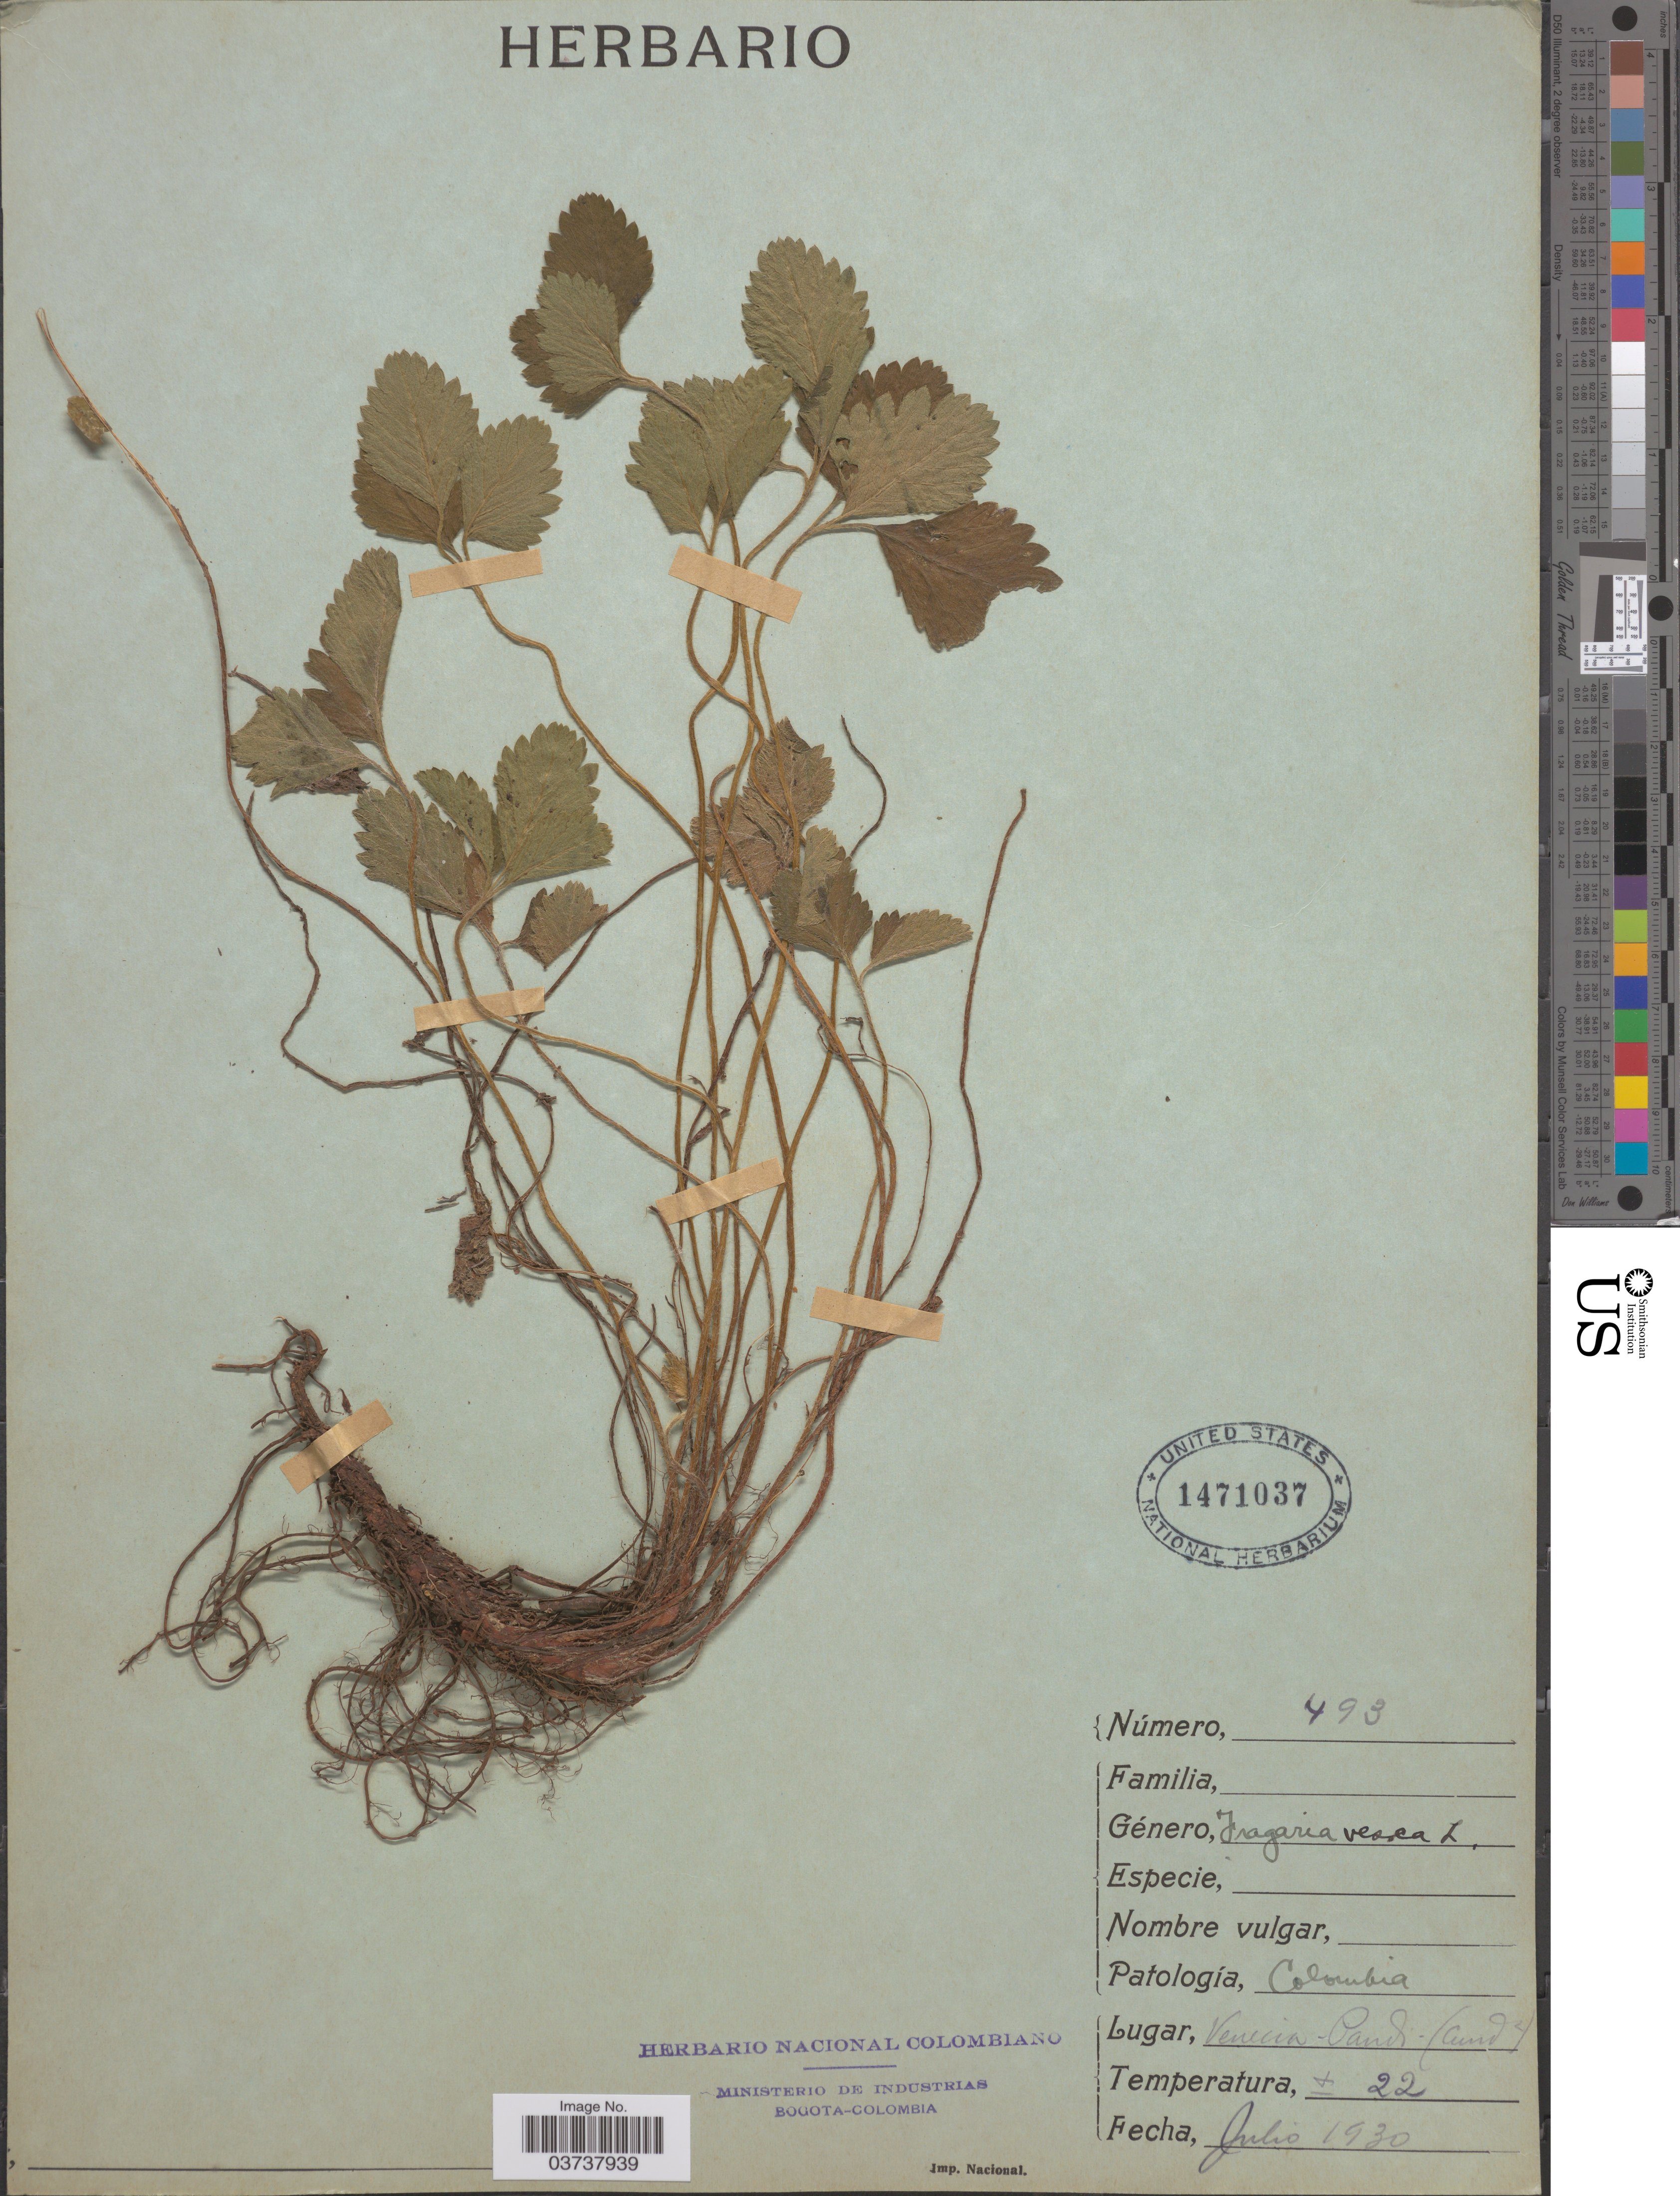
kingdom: Plantae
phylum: Tracheophyta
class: Magnoliopsida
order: Rosales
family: Rosaceae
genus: Fragaria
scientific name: Fragaria vesca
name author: L.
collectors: ex Herb. Nacional de Colombiano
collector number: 493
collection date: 1930-07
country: Colombia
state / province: Cundinamarca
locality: Venecia - Pandi.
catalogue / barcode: US 1471037